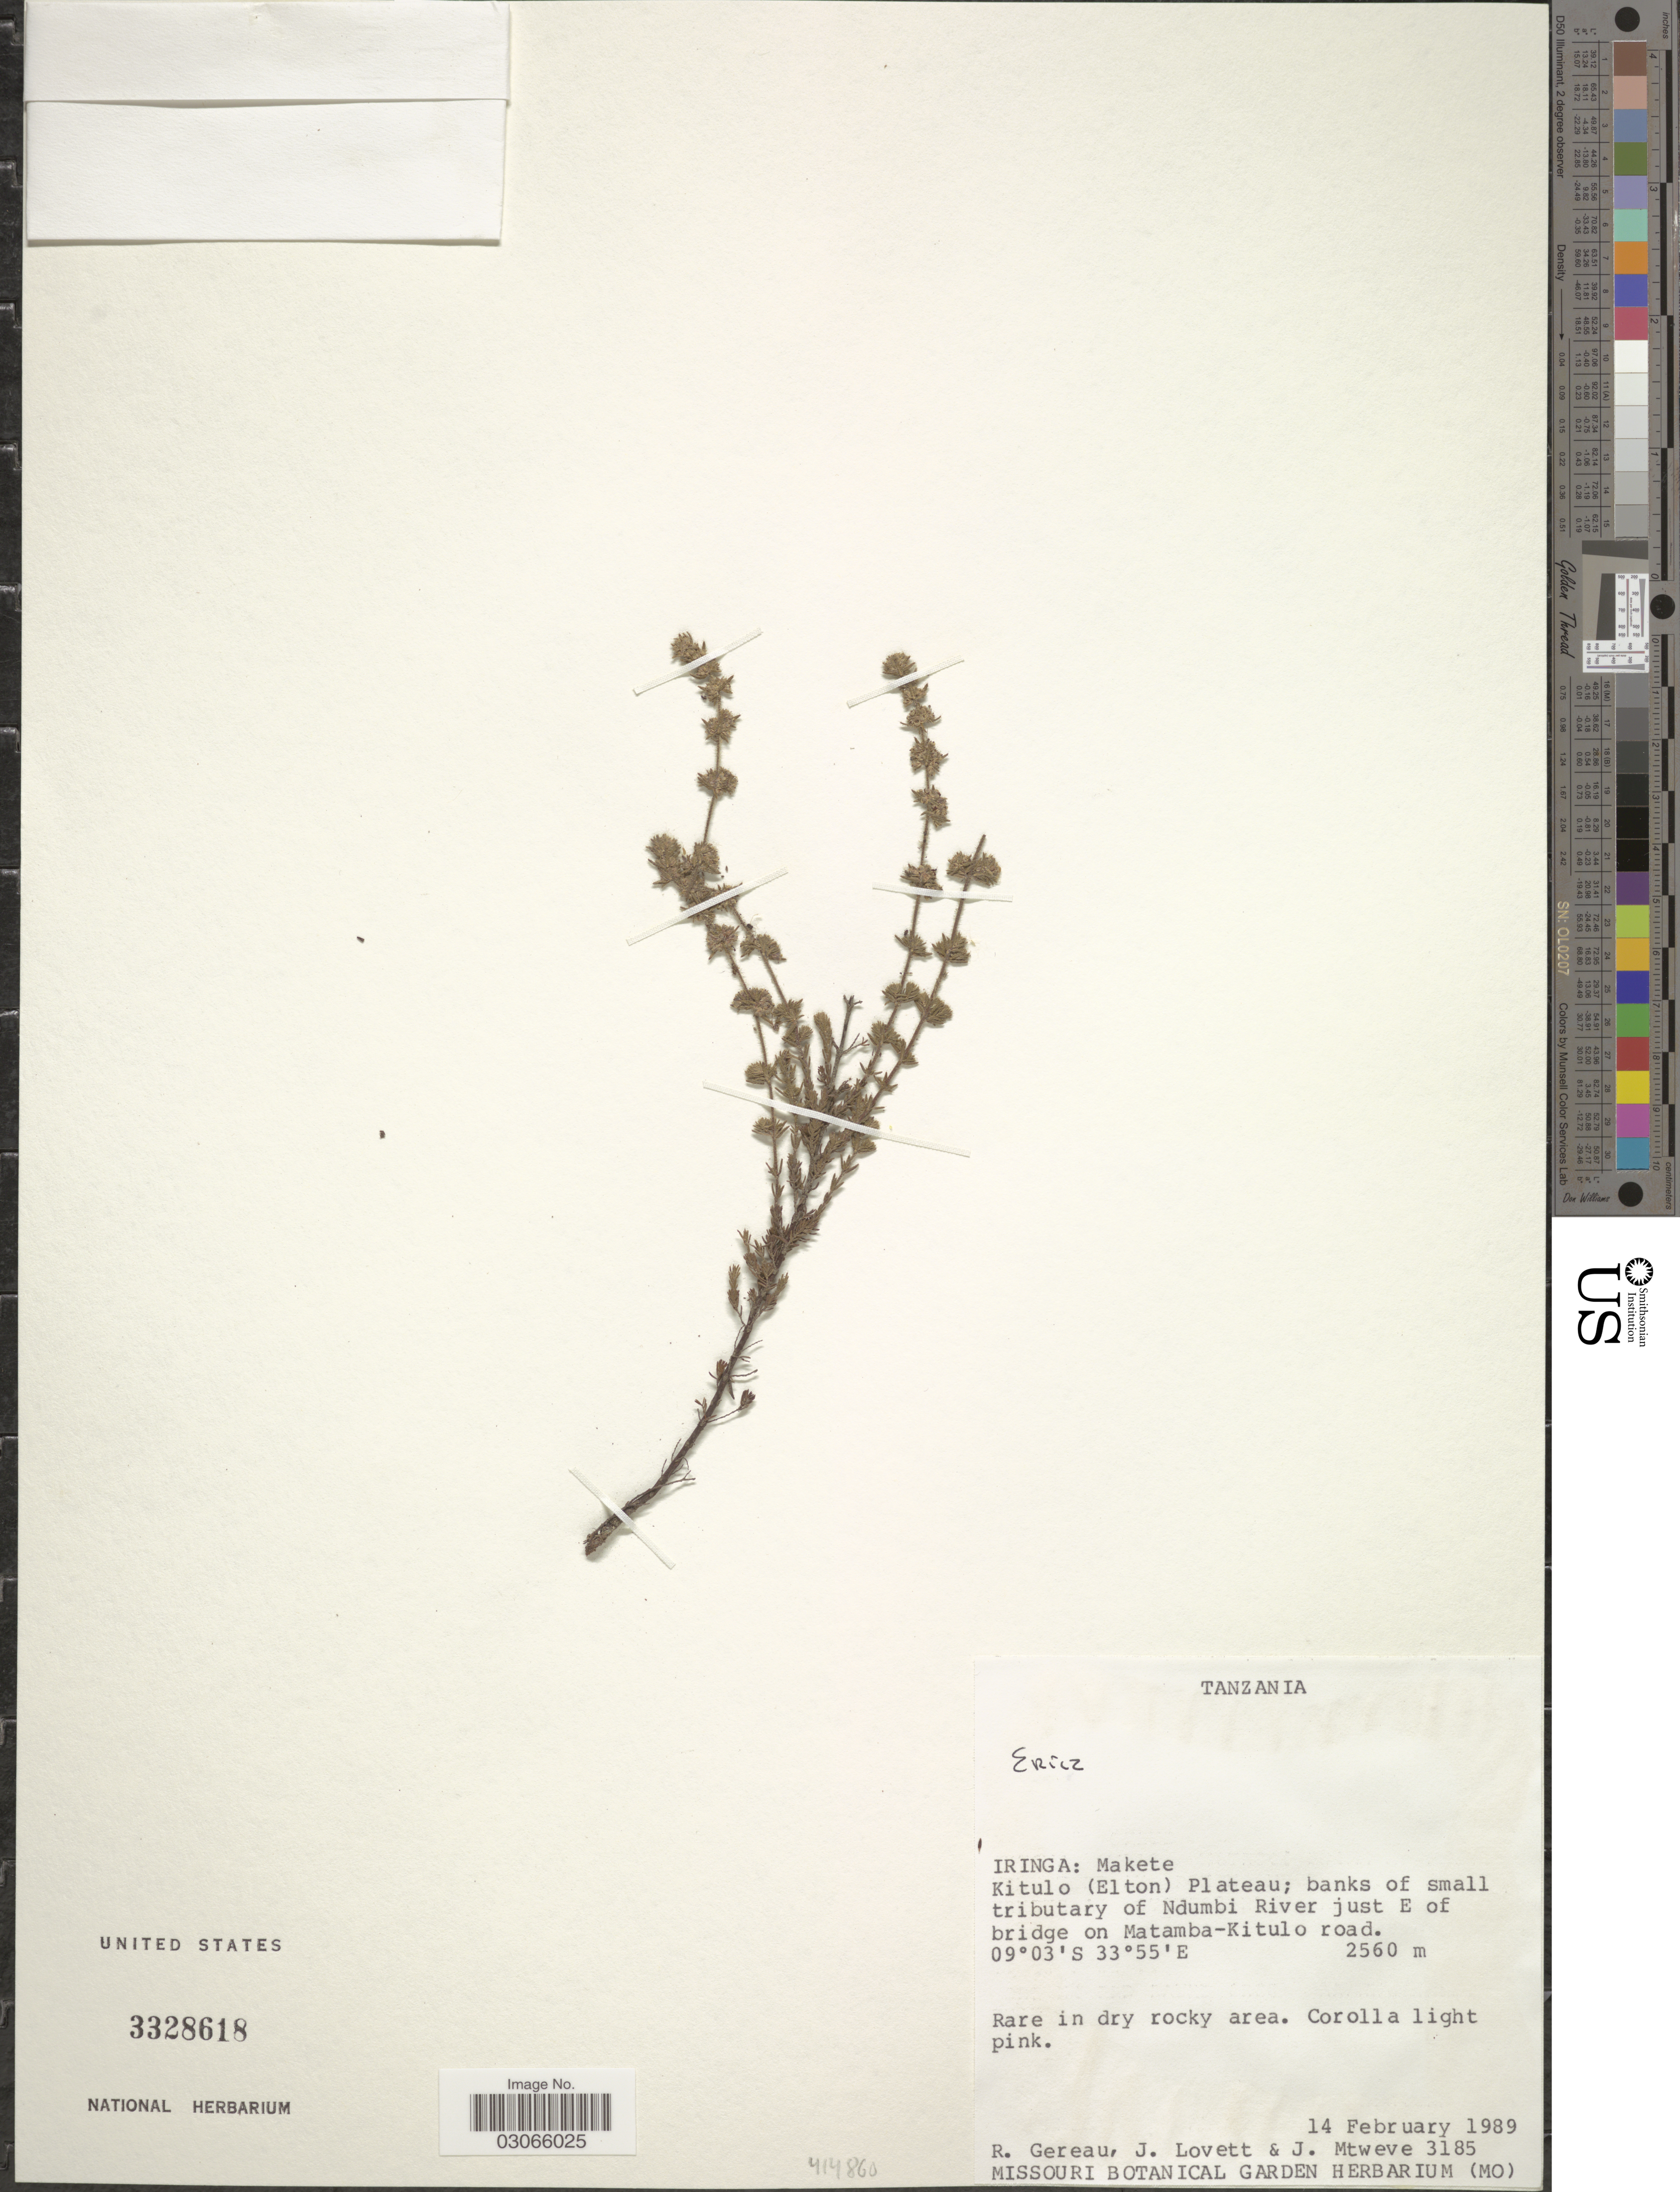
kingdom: Plantae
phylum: Tracheophyta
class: Magnoliopsida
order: Ericales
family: Ericaceae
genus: Erica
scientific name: Erica sp.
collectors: R. Gereau, J. Lovett & J. Mtweve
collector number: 3185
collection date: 1989-02-14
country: Tanzania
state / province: Iringa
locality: Makete. Kitulo (Elton) Plateau; banks of small tributary of Ndumbi River just E of bridge on Matamba-Kitulo road.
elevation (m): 2560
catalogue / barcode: US 3328618